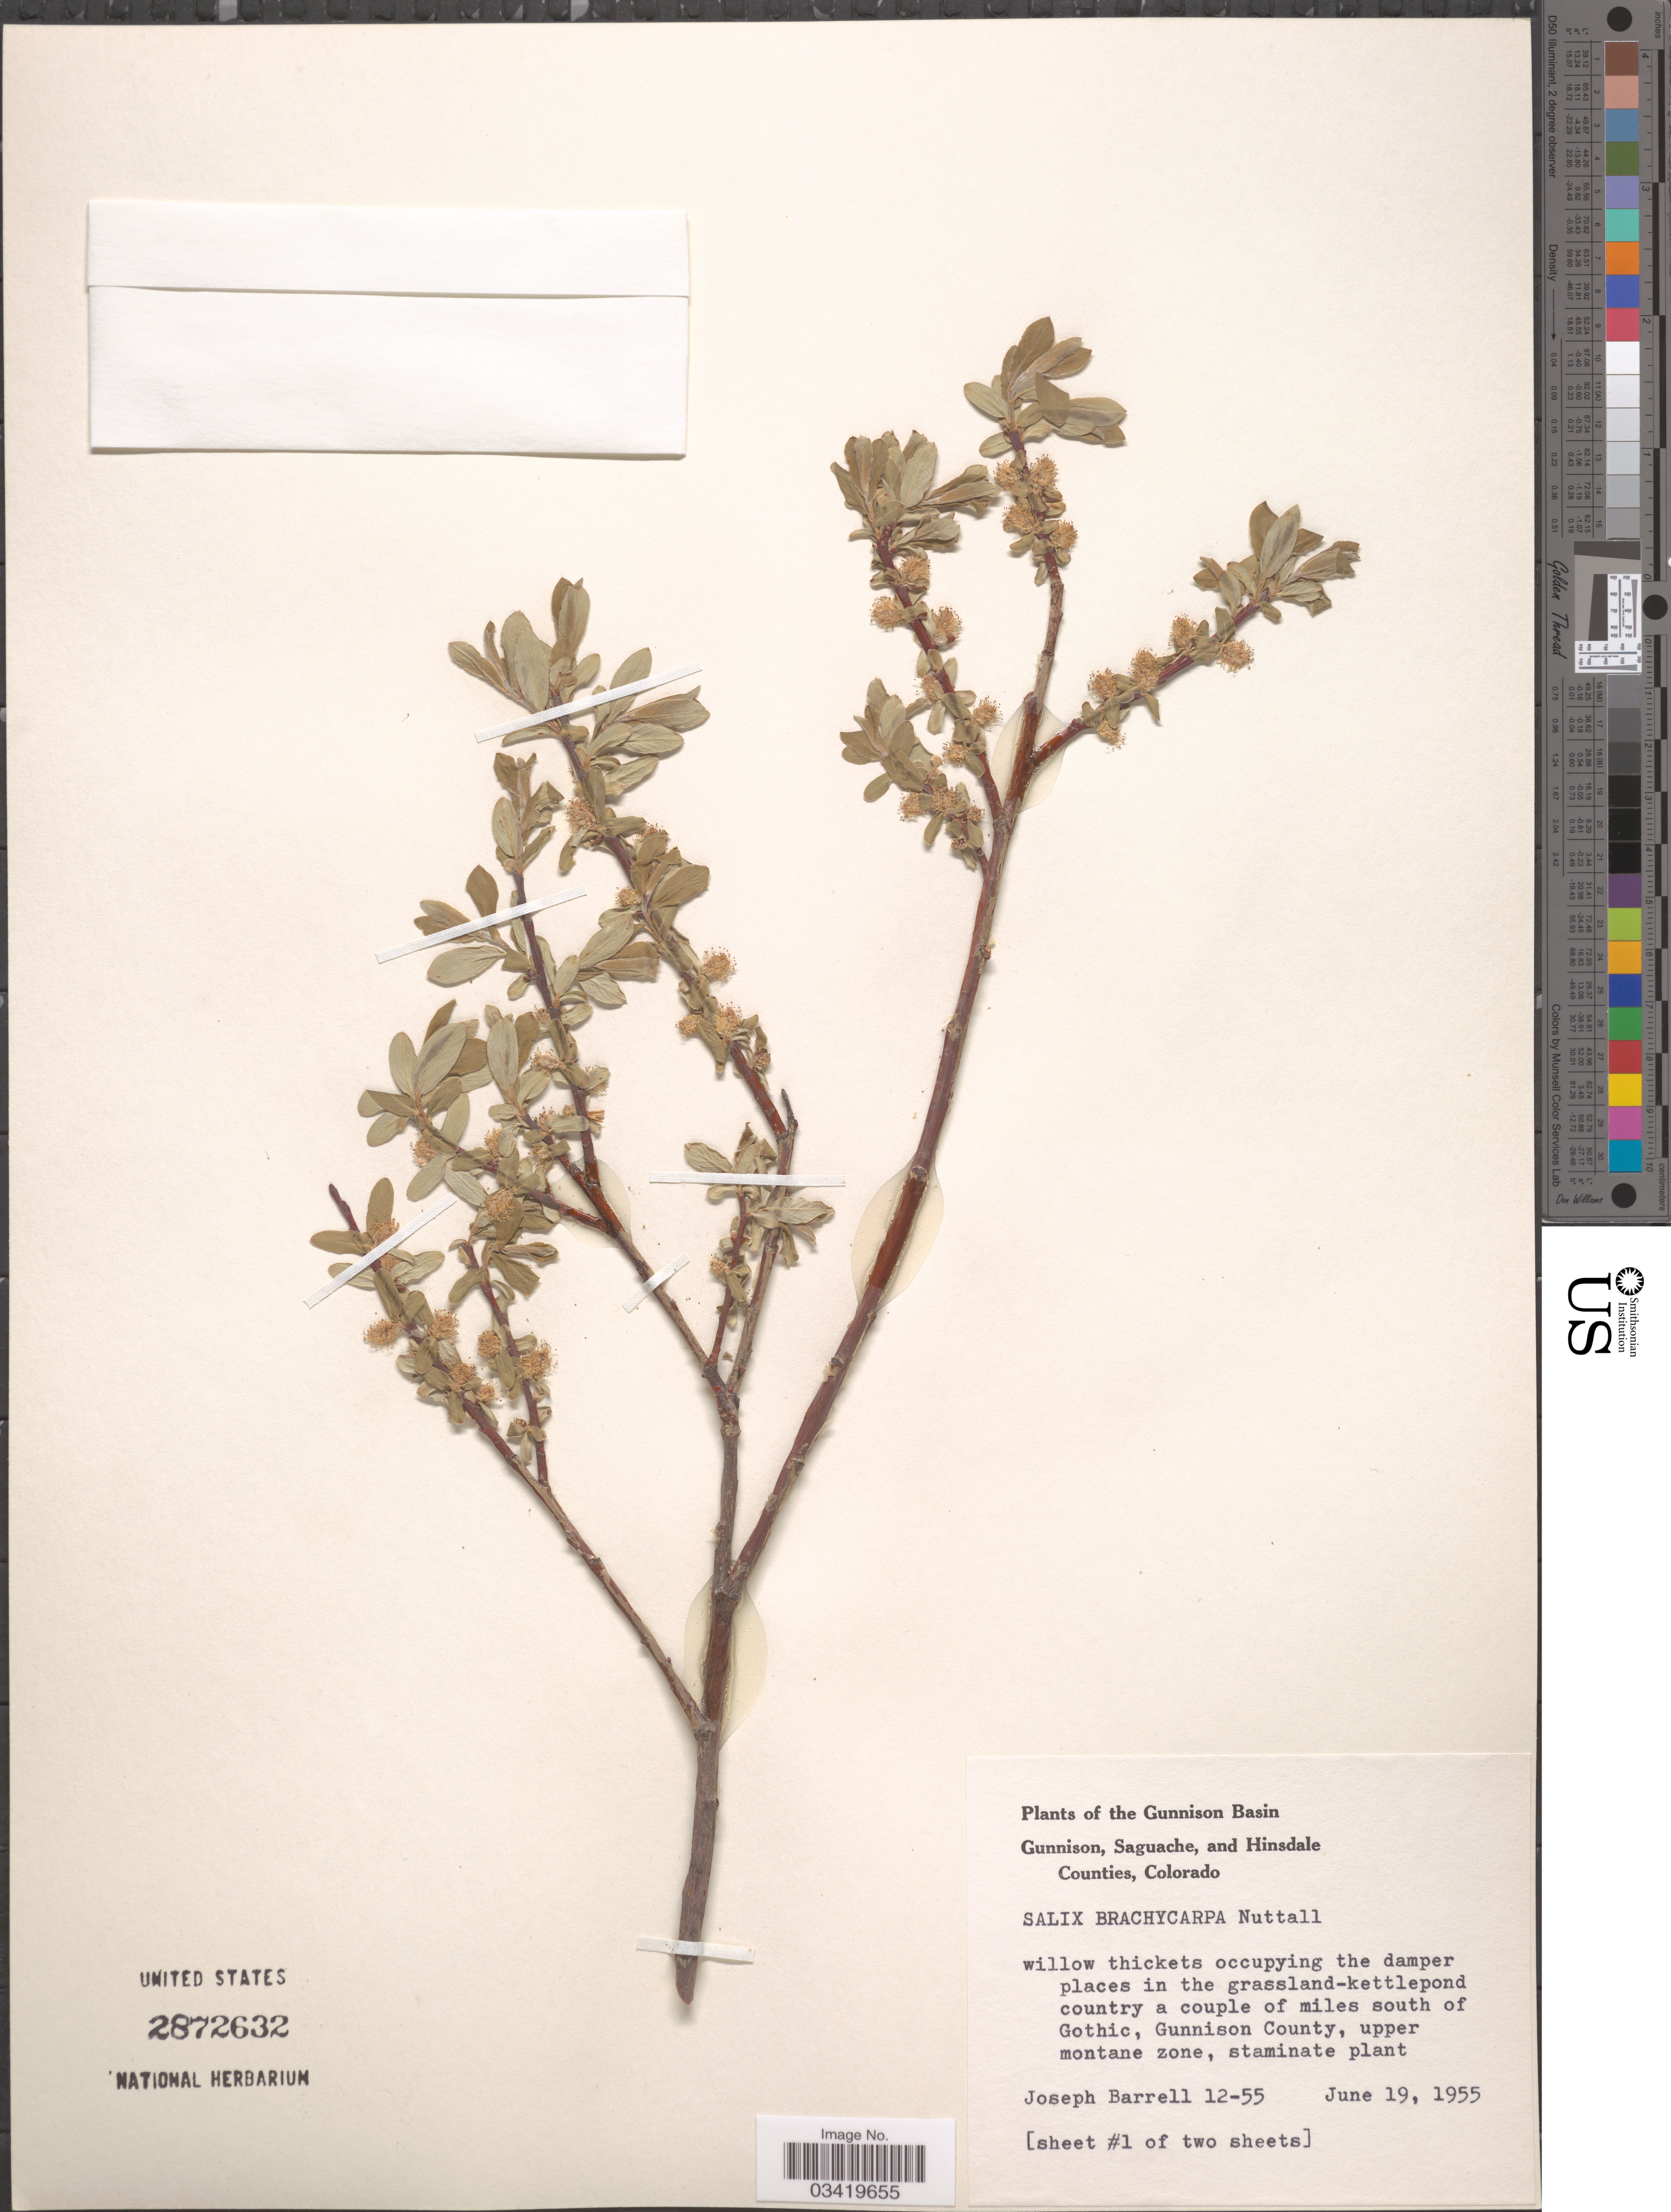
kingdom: Plantae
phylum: Tracheophyta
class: Magnoliopsida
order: Malpighiales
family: Salicaceae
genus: Salix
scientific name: Salix brachycarpa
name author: Nutt.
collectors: J. Barrell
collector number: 12-55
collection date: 1955-06-19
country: United States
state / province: Colorado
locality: The Gunnison Basin. In the grassland-kettlepond country a couple of miles south of Gothic, Gunnison County, upper montane zone.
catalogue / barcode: US 2872632